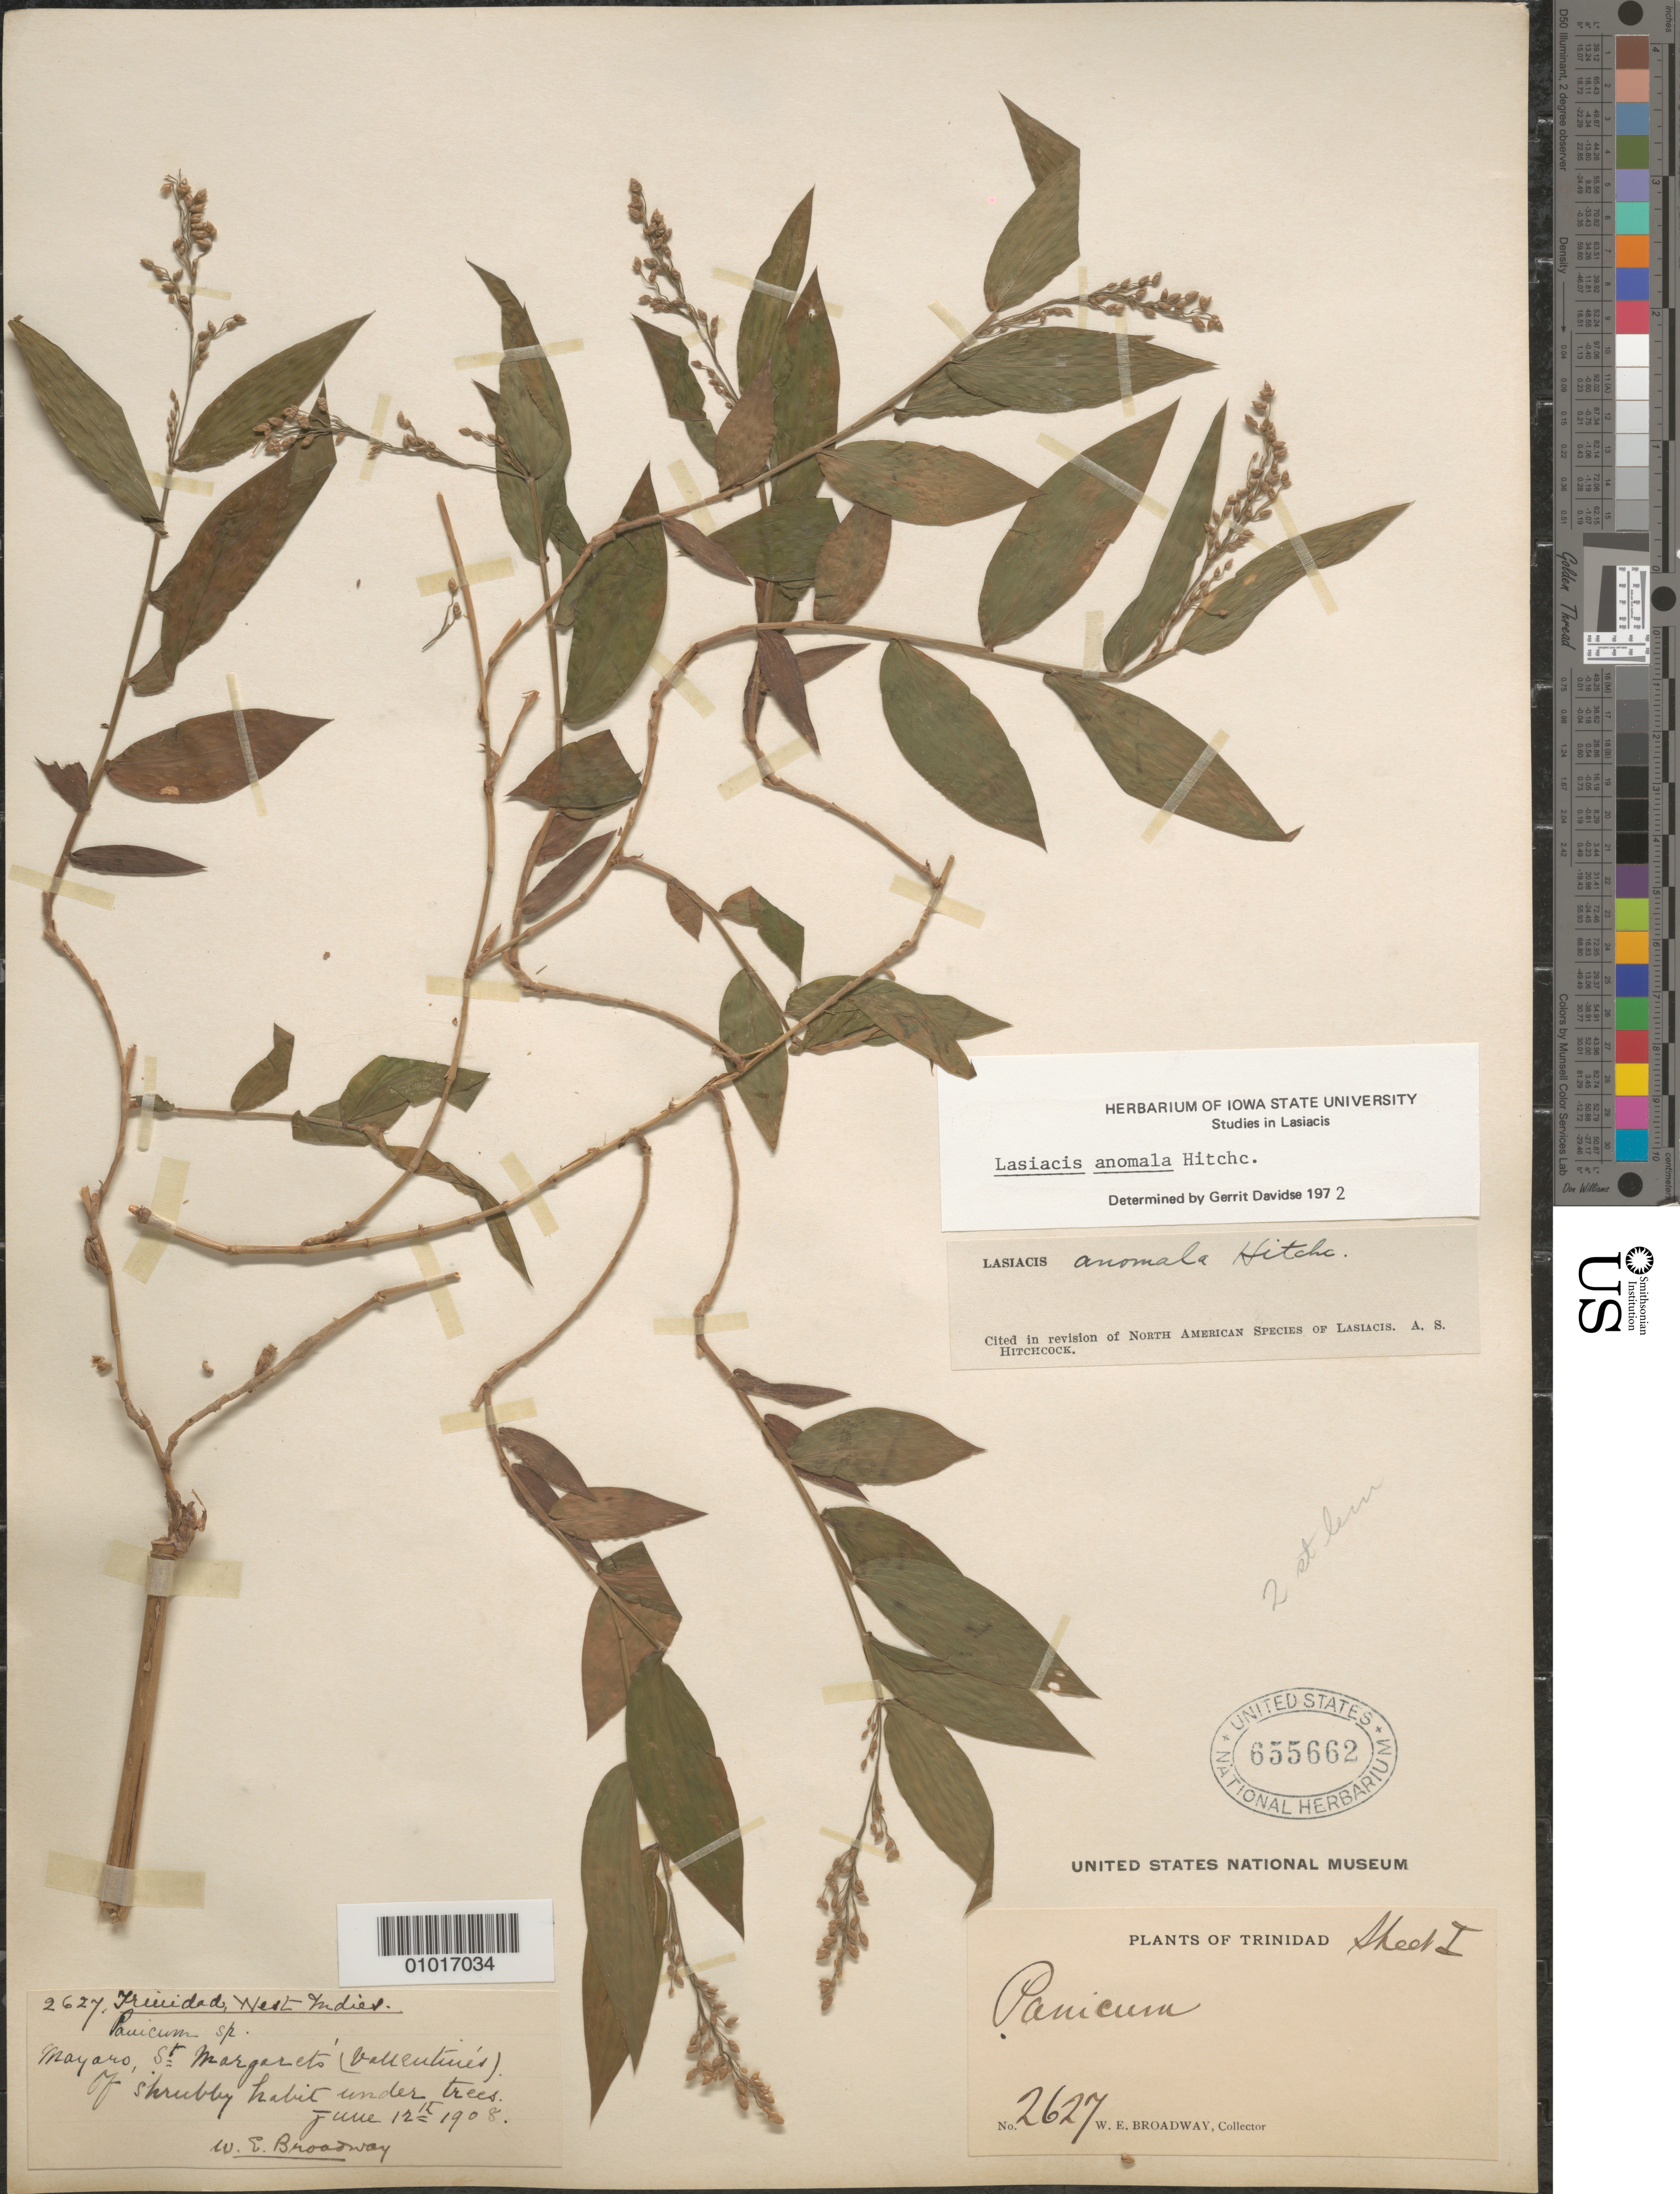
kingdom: Plantae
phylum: Tracheophyta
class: Liliopsida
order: Poales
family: Poaceae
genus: Lasiacis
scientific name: Lasiacis anomala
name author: Hitchc.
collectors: W. E. Broadway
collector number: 2627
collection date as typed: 12 Jun 1908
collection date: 1908-06-12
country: Trinidad and Tobago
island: Trinidad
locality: Mayaro, St. Margaret's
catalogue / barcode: US 655662